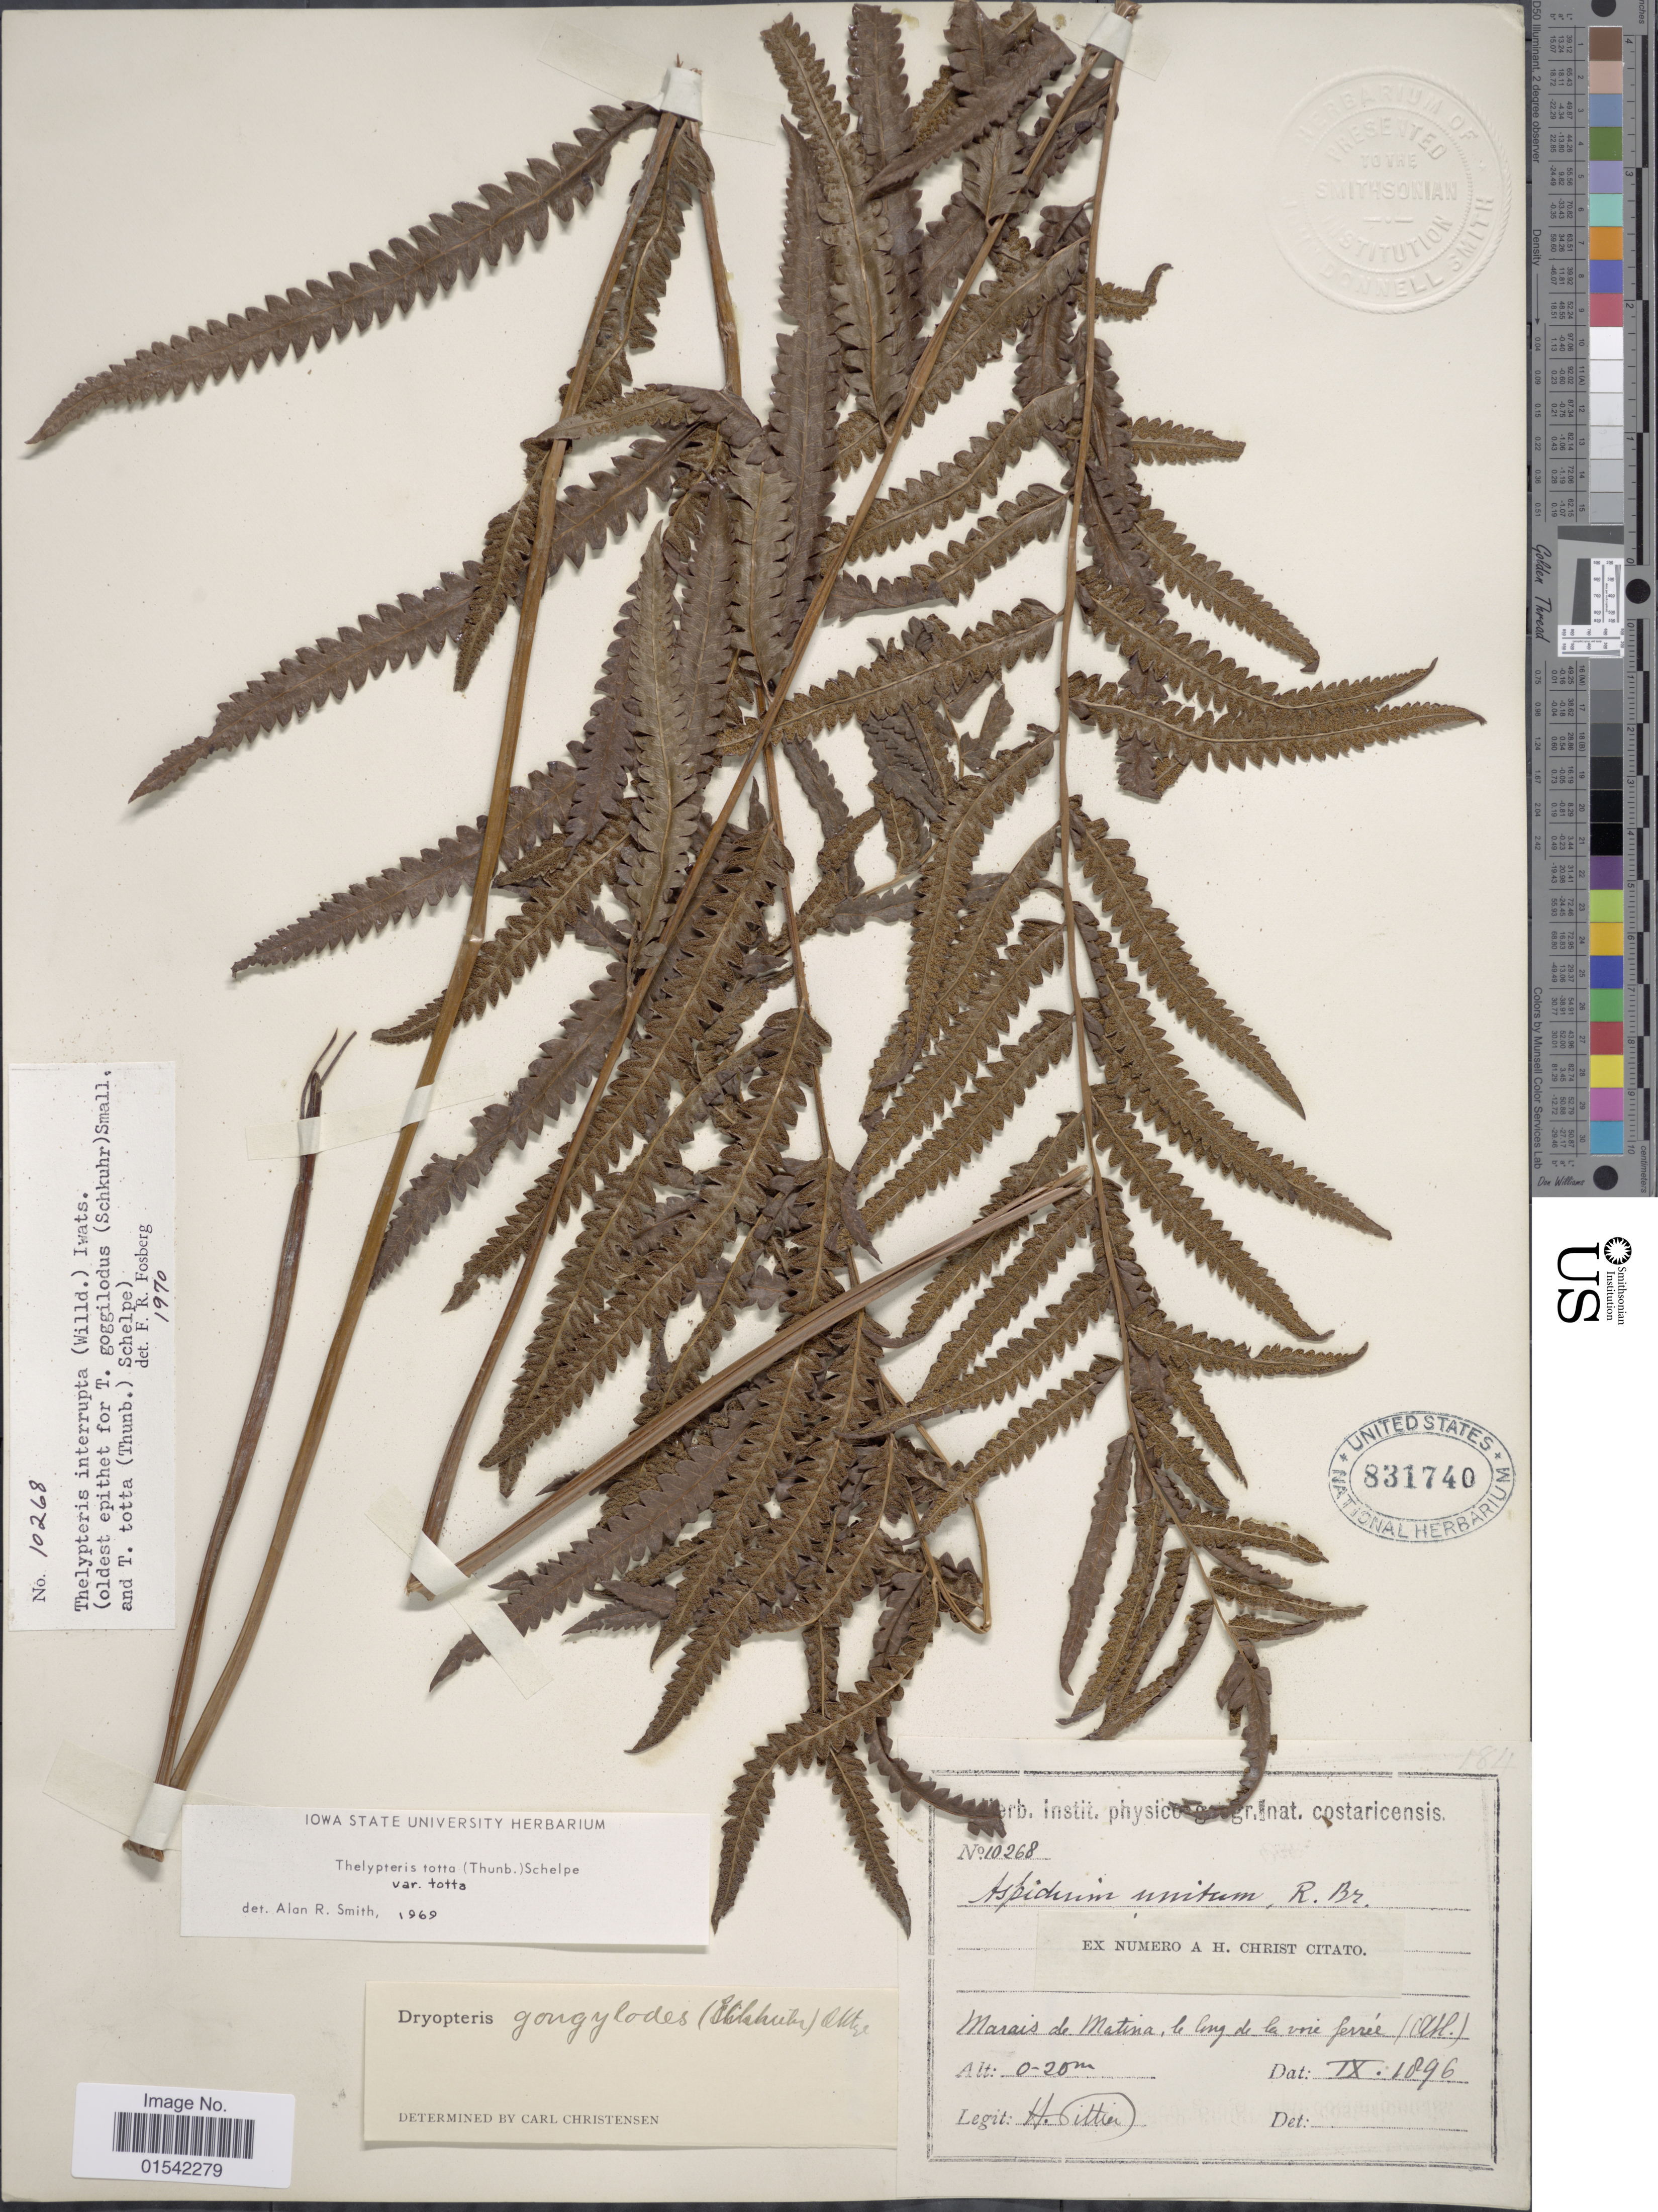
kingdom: Plantae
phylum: Tracheophyta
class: Polypodiopsida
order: Polypodiales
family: Thelypteridaceae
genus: Cyclosorus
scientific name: Cyclosorus interruptus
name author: (Willd.) H. Itô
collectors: H. F. Pittier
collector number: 10268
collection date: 1896-09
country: Costa Rica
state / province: Limón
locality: Marais de Matina, le long de la voie ferreé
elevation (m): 0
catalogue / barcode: US 831740